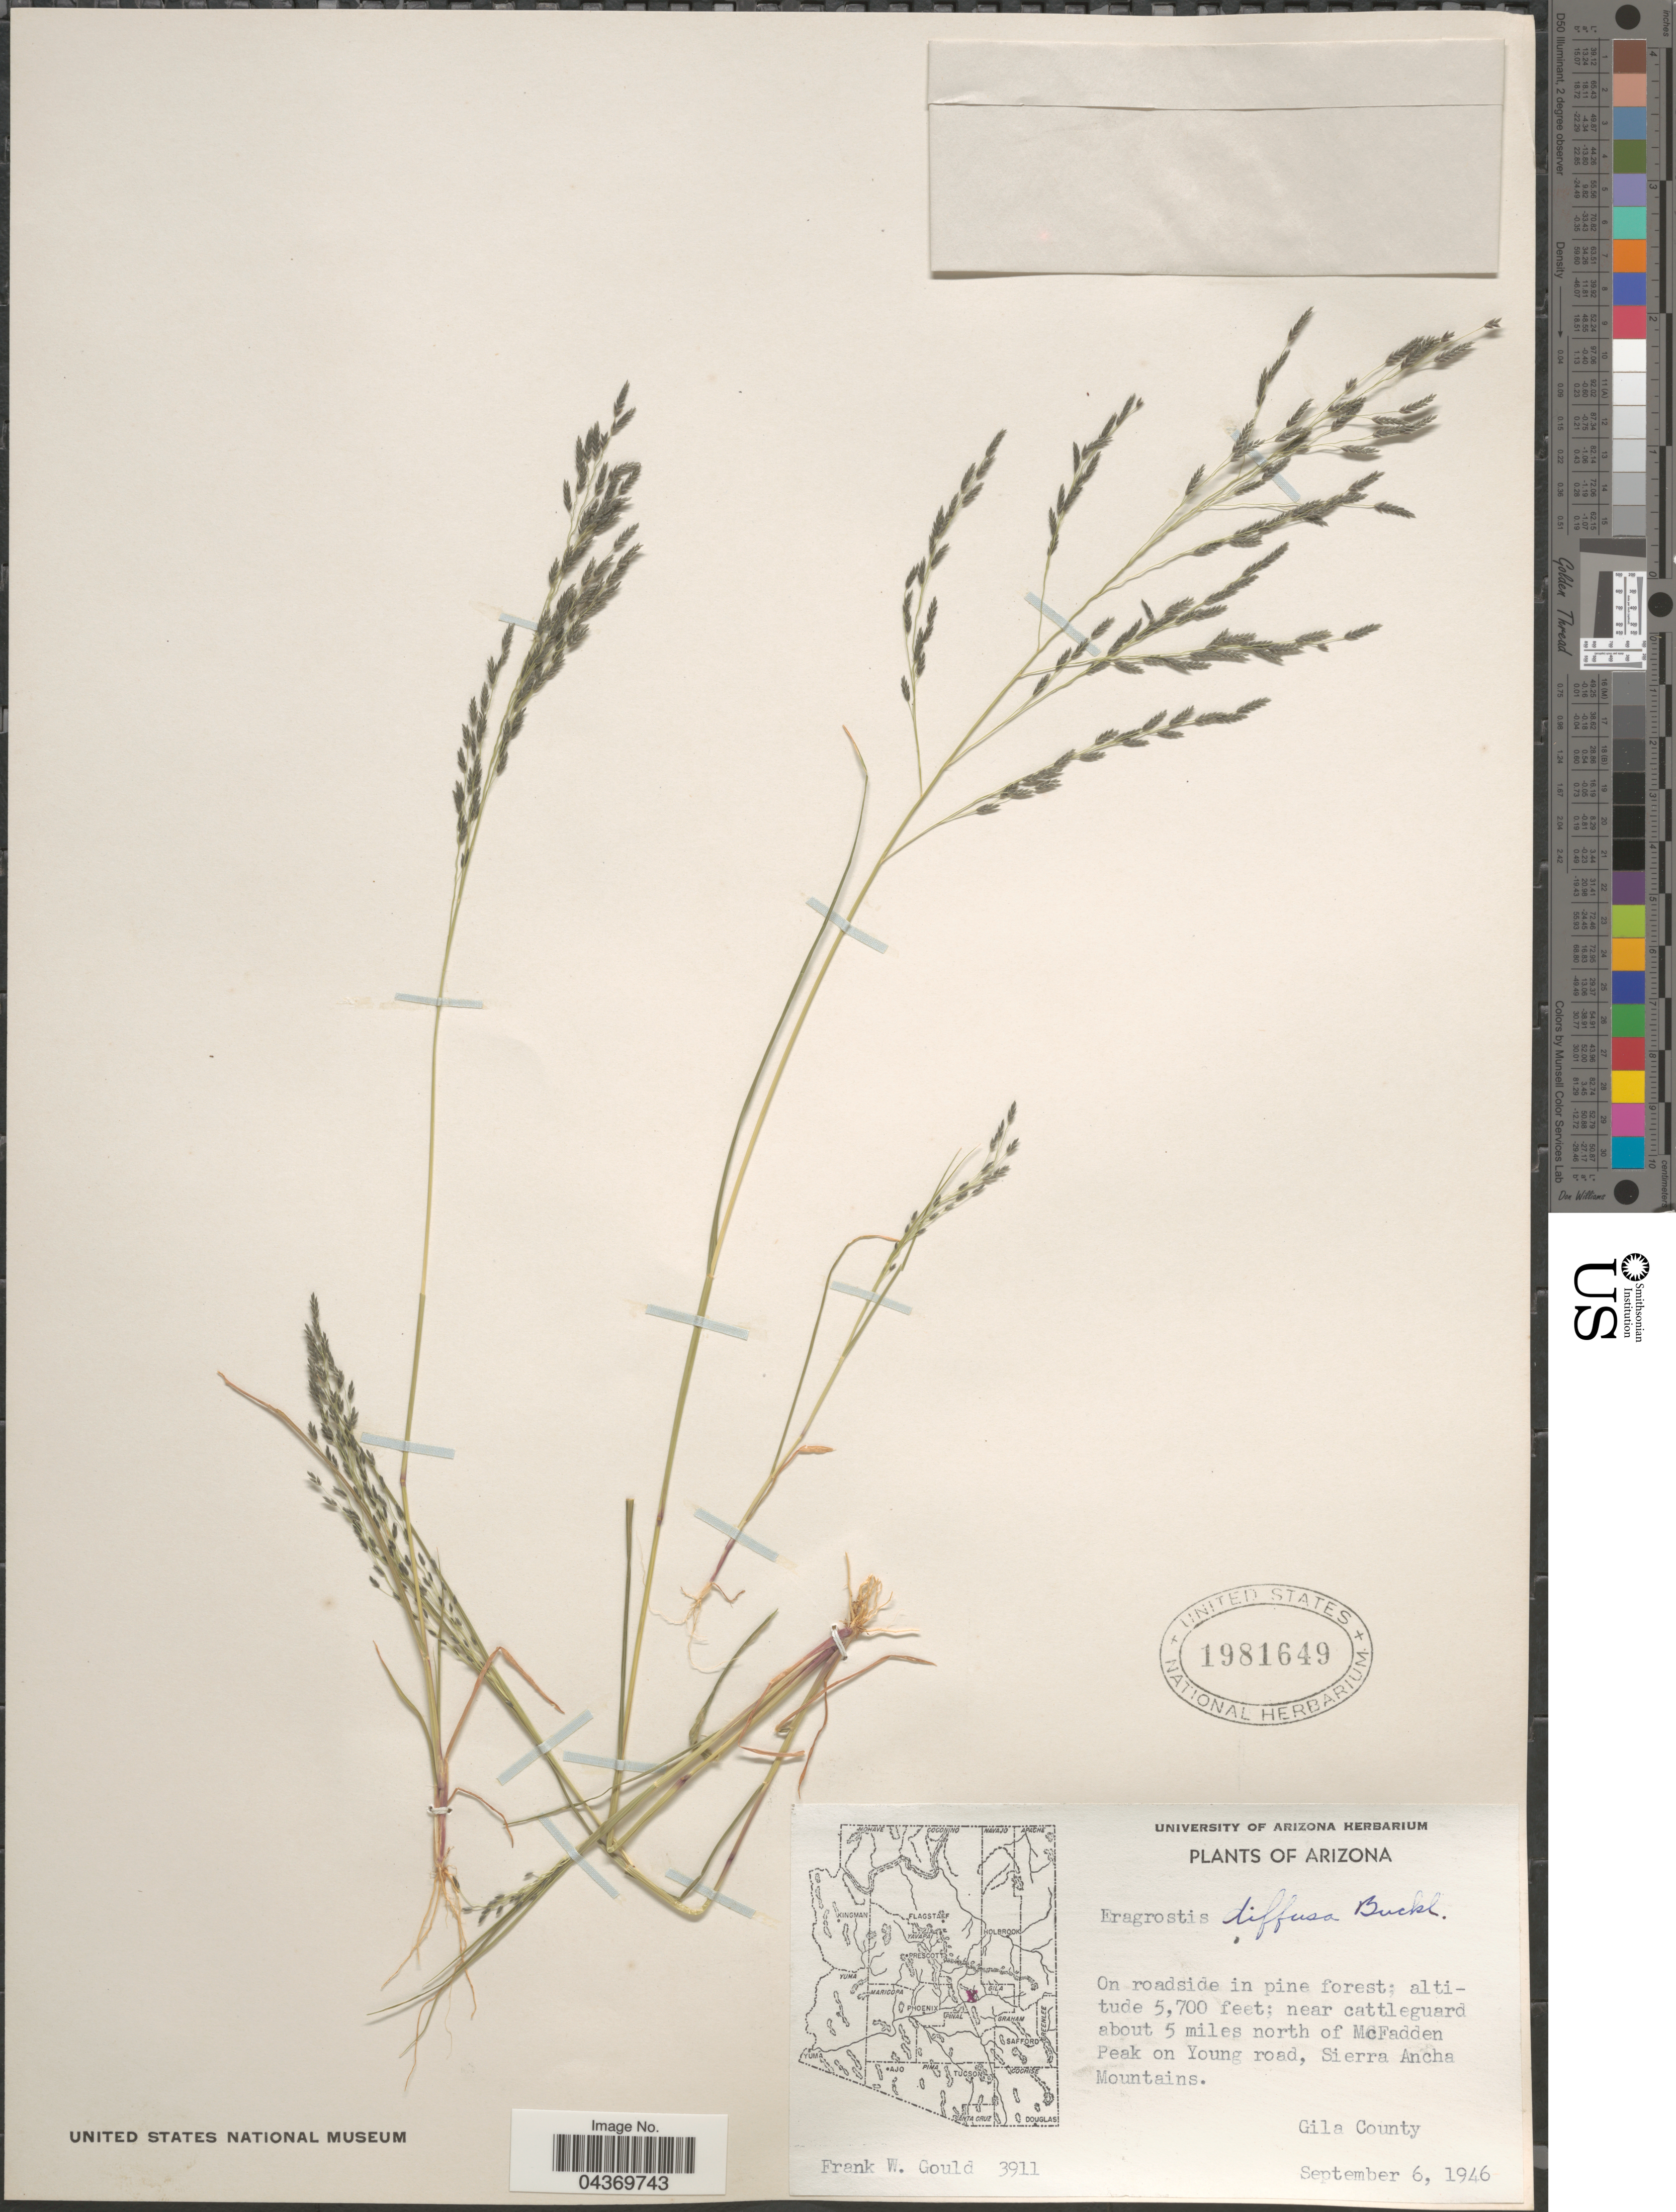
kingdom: Plantae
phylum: Tracheophyta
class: Liliopsida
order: Poales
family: Poaceae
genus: Eragrostis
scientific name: Eragrostis pectinacea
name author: (Michx.) Nees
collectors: F. W. Gould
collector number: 3911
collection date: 1946-09-06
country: United States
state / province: Arizona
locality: On roadside in pine forest; near cattleguard about 5 miles north of McFadden Peak on Young road, Sierra Ancha Mountains. Gila County.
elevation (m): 1737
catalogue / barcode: US 1981649